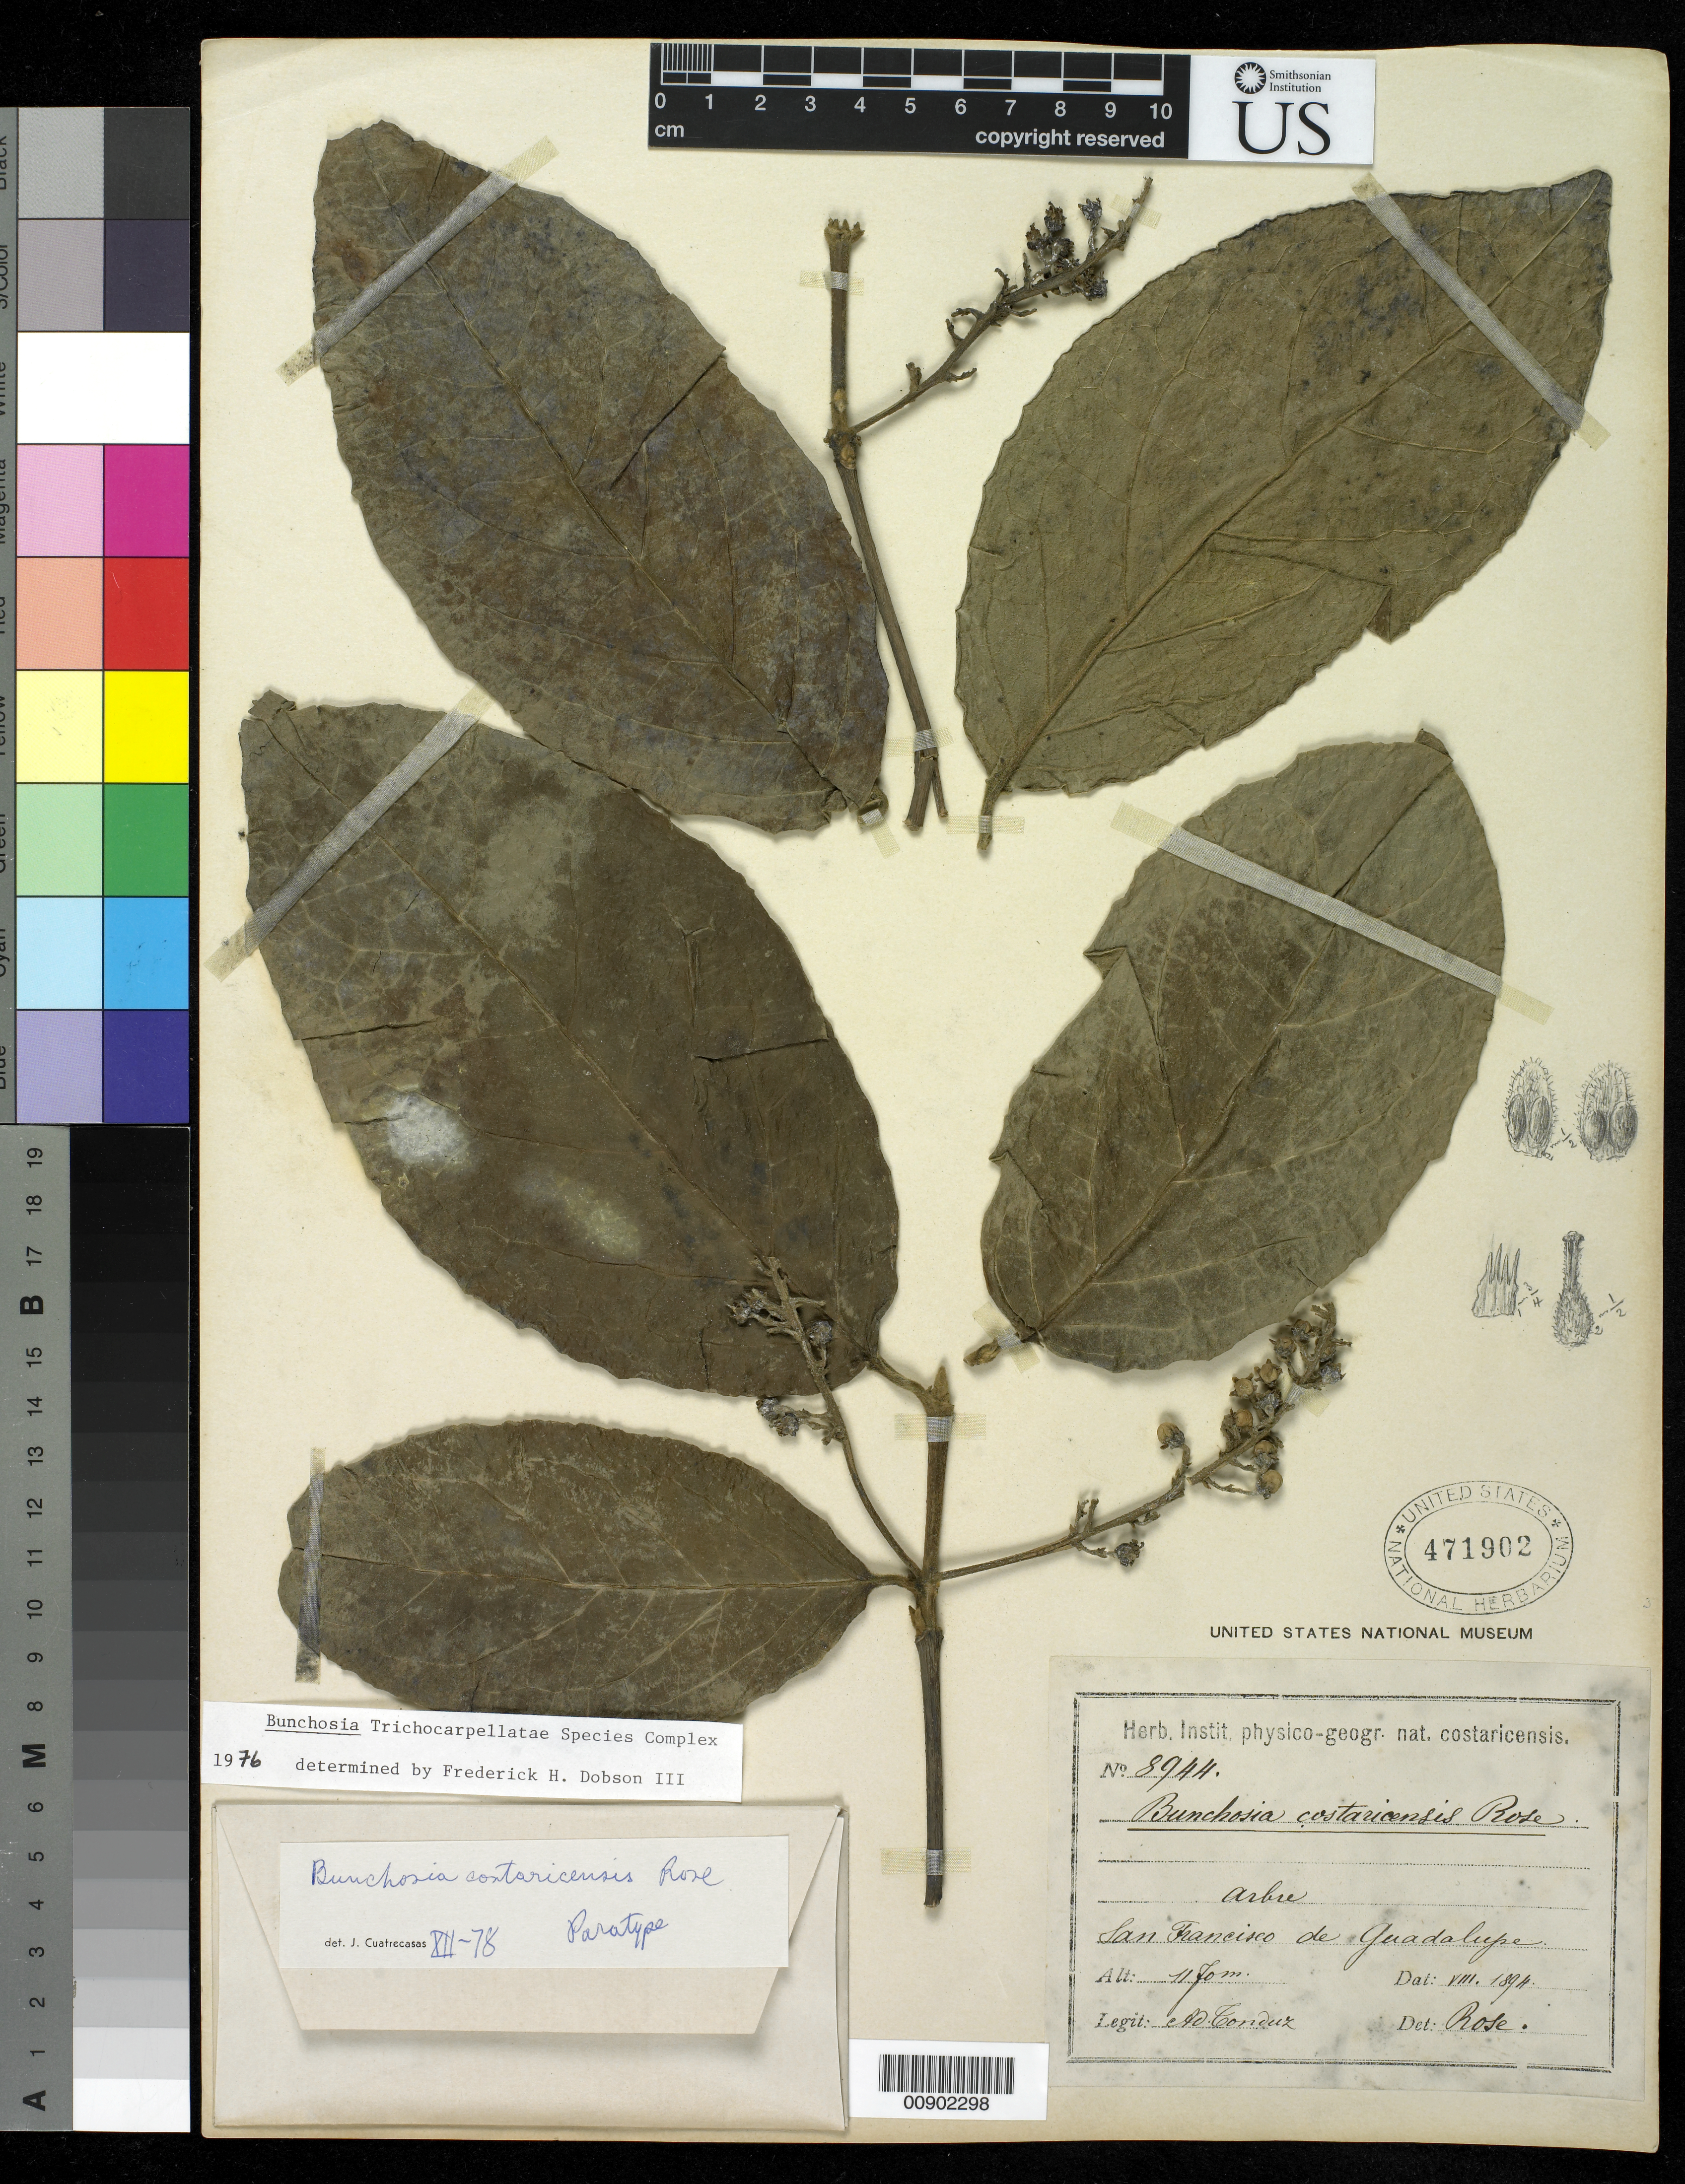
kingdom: Plantae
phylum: Tracheophyta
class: Magnoliopsida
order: Malpighiales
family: Malpighiaceae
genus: Bunchosia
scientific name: Bunchosia costaricensis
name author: Rose ex Donn. Sm. in Pittier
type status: Isolectotype; Syntype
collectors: A. Tonduz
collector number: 8944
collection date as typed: Aug 1894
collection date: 1894-08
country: Costa Rica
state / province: San José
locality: San Francisco de Guadalupe.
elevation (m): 1170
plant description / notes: Annotated as "paratype" by Cuatrecasas (1978). Lectotype collection is Tonduz 8944 as designated by W.R. Anderson, Contr. Univ. Mich. Herb. 25: 84 (2007) but US dups bear at least 2 separate dates, therefore some are syntypes rather than isolectotypes.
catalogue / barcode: US 471902